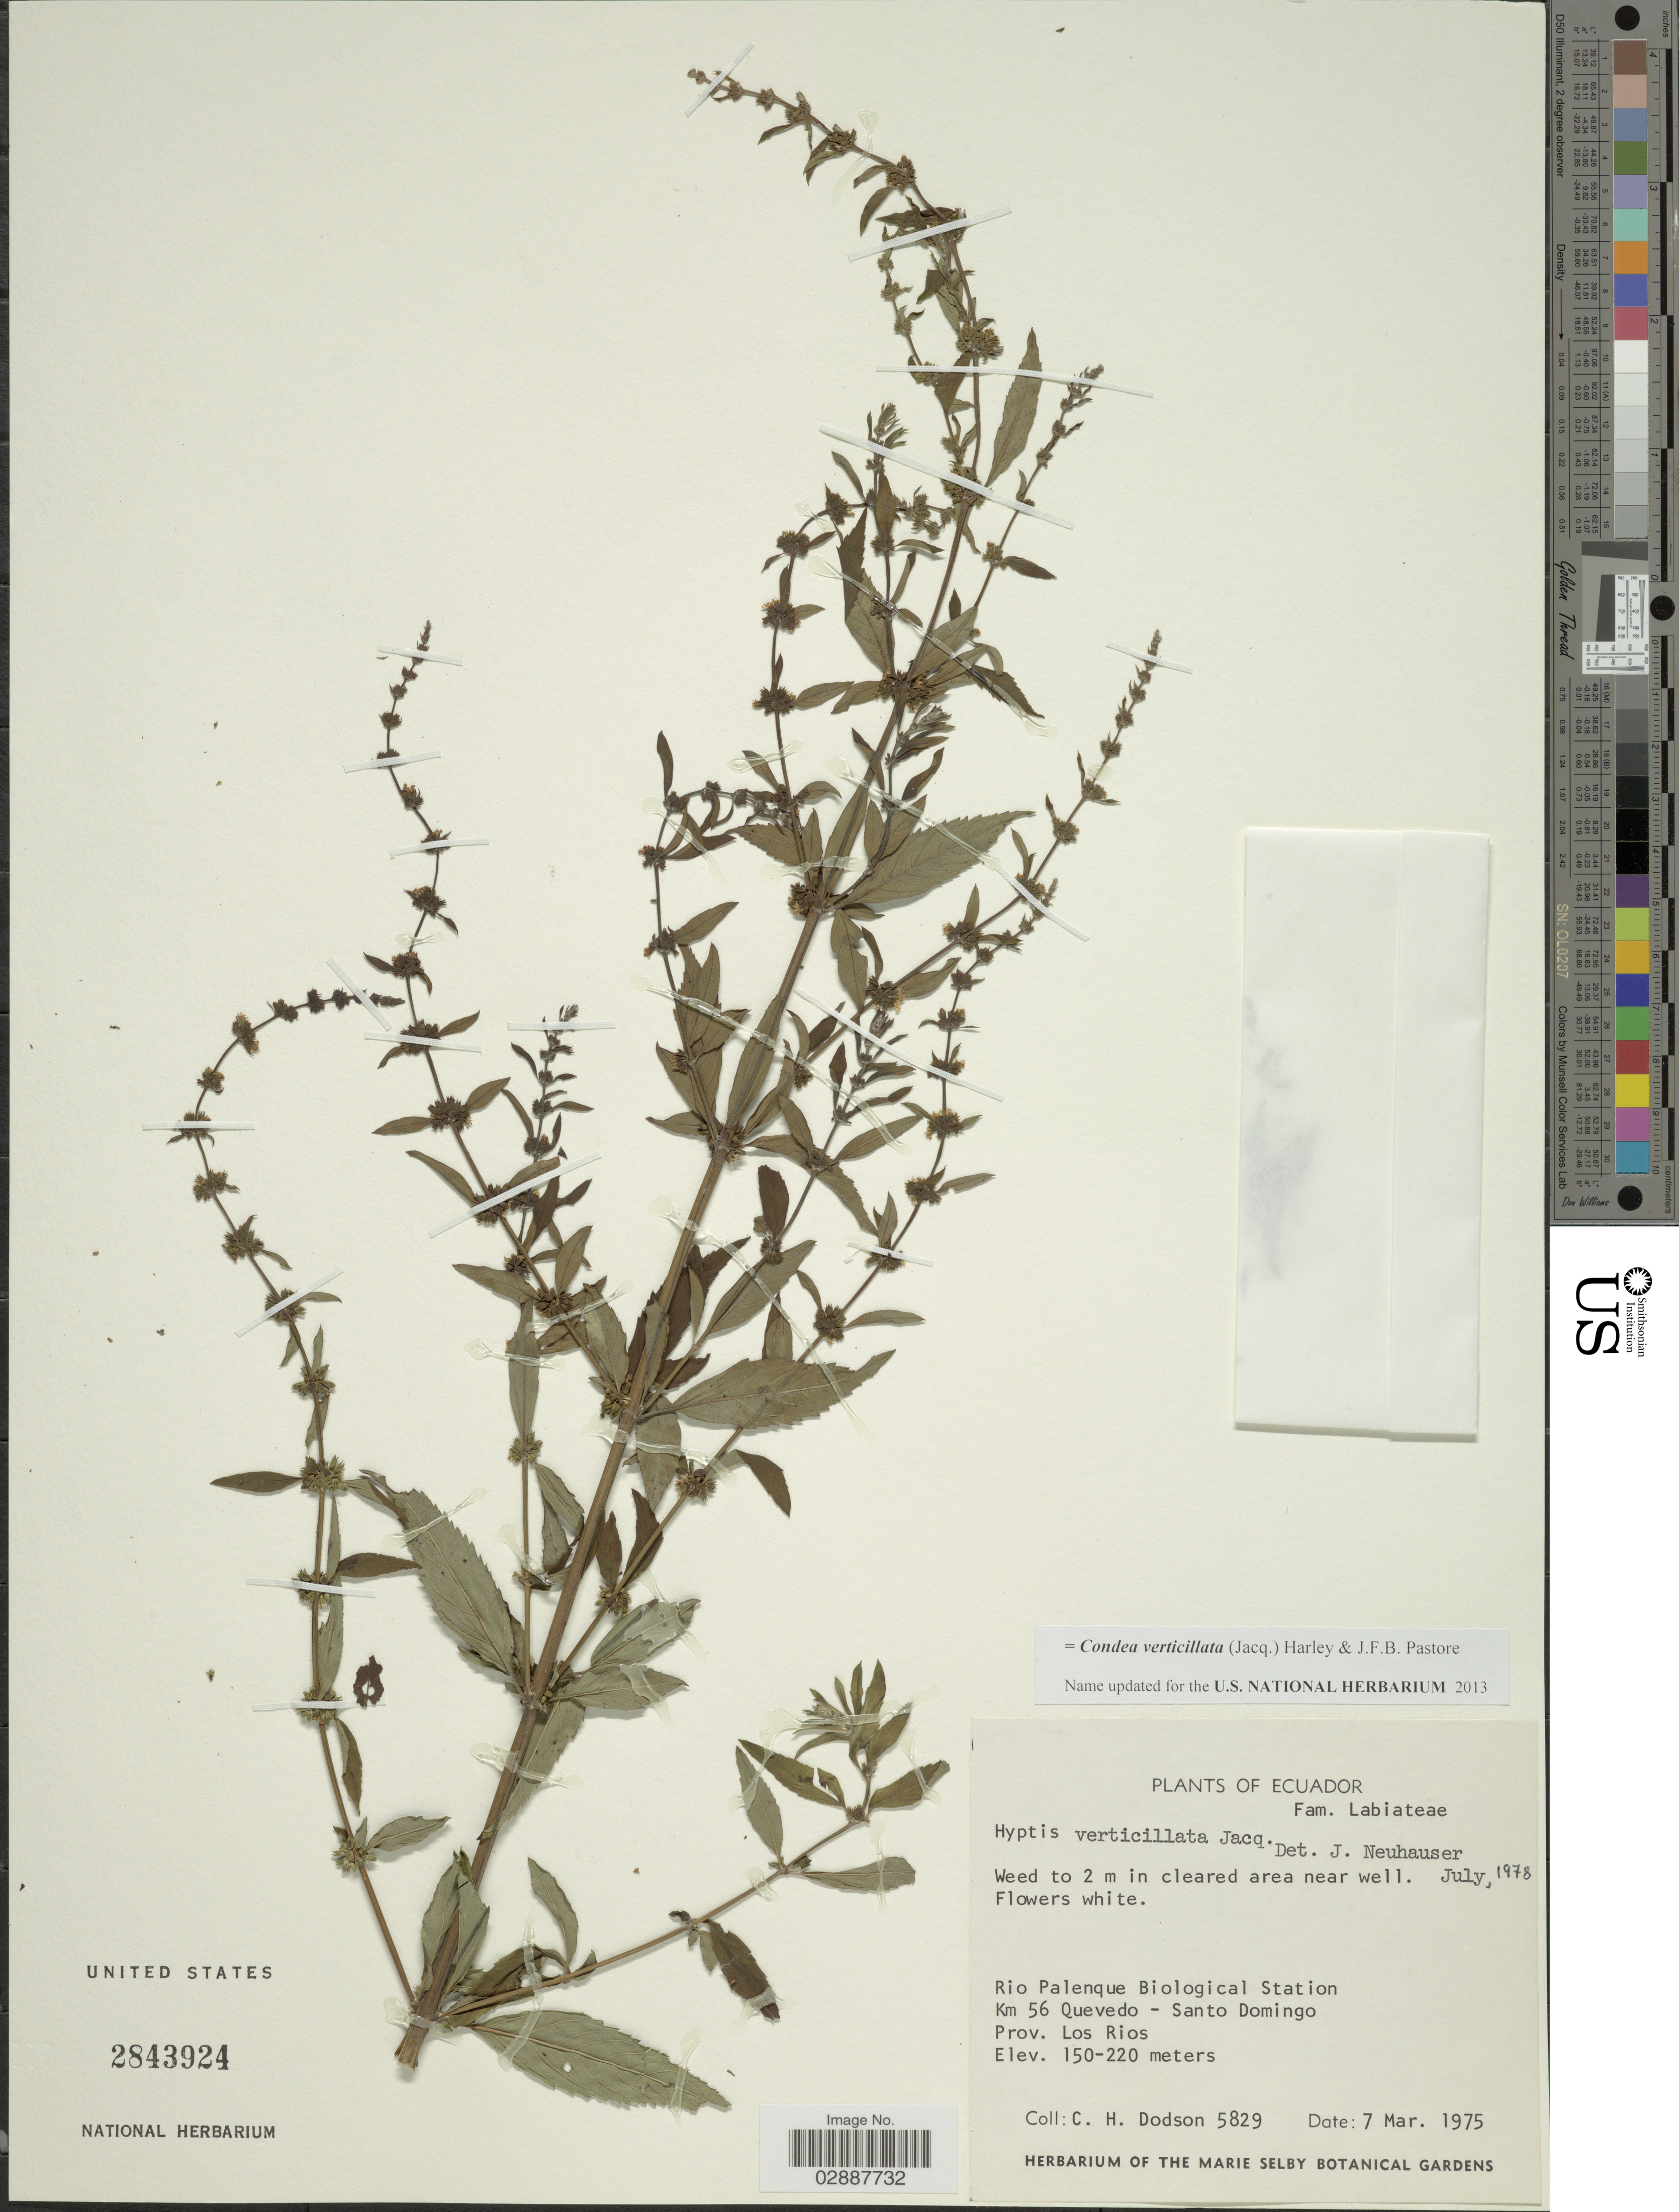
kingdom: Plantae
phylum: Tracheophyta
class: Magnoliopsida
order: Lamiales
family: Lamiaceae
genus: Condea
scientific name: Condea verticillata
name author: (Jacq.) Harley & J.F.B. Pastore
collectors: C. H. Dodson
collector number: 5829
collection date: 1975-03-07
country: Ecuador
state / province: Los Ríos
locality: Rio Palenque Biological Station Km 56 Quevedo - Santo Domingo.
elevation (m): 150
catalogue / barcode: US 2843924